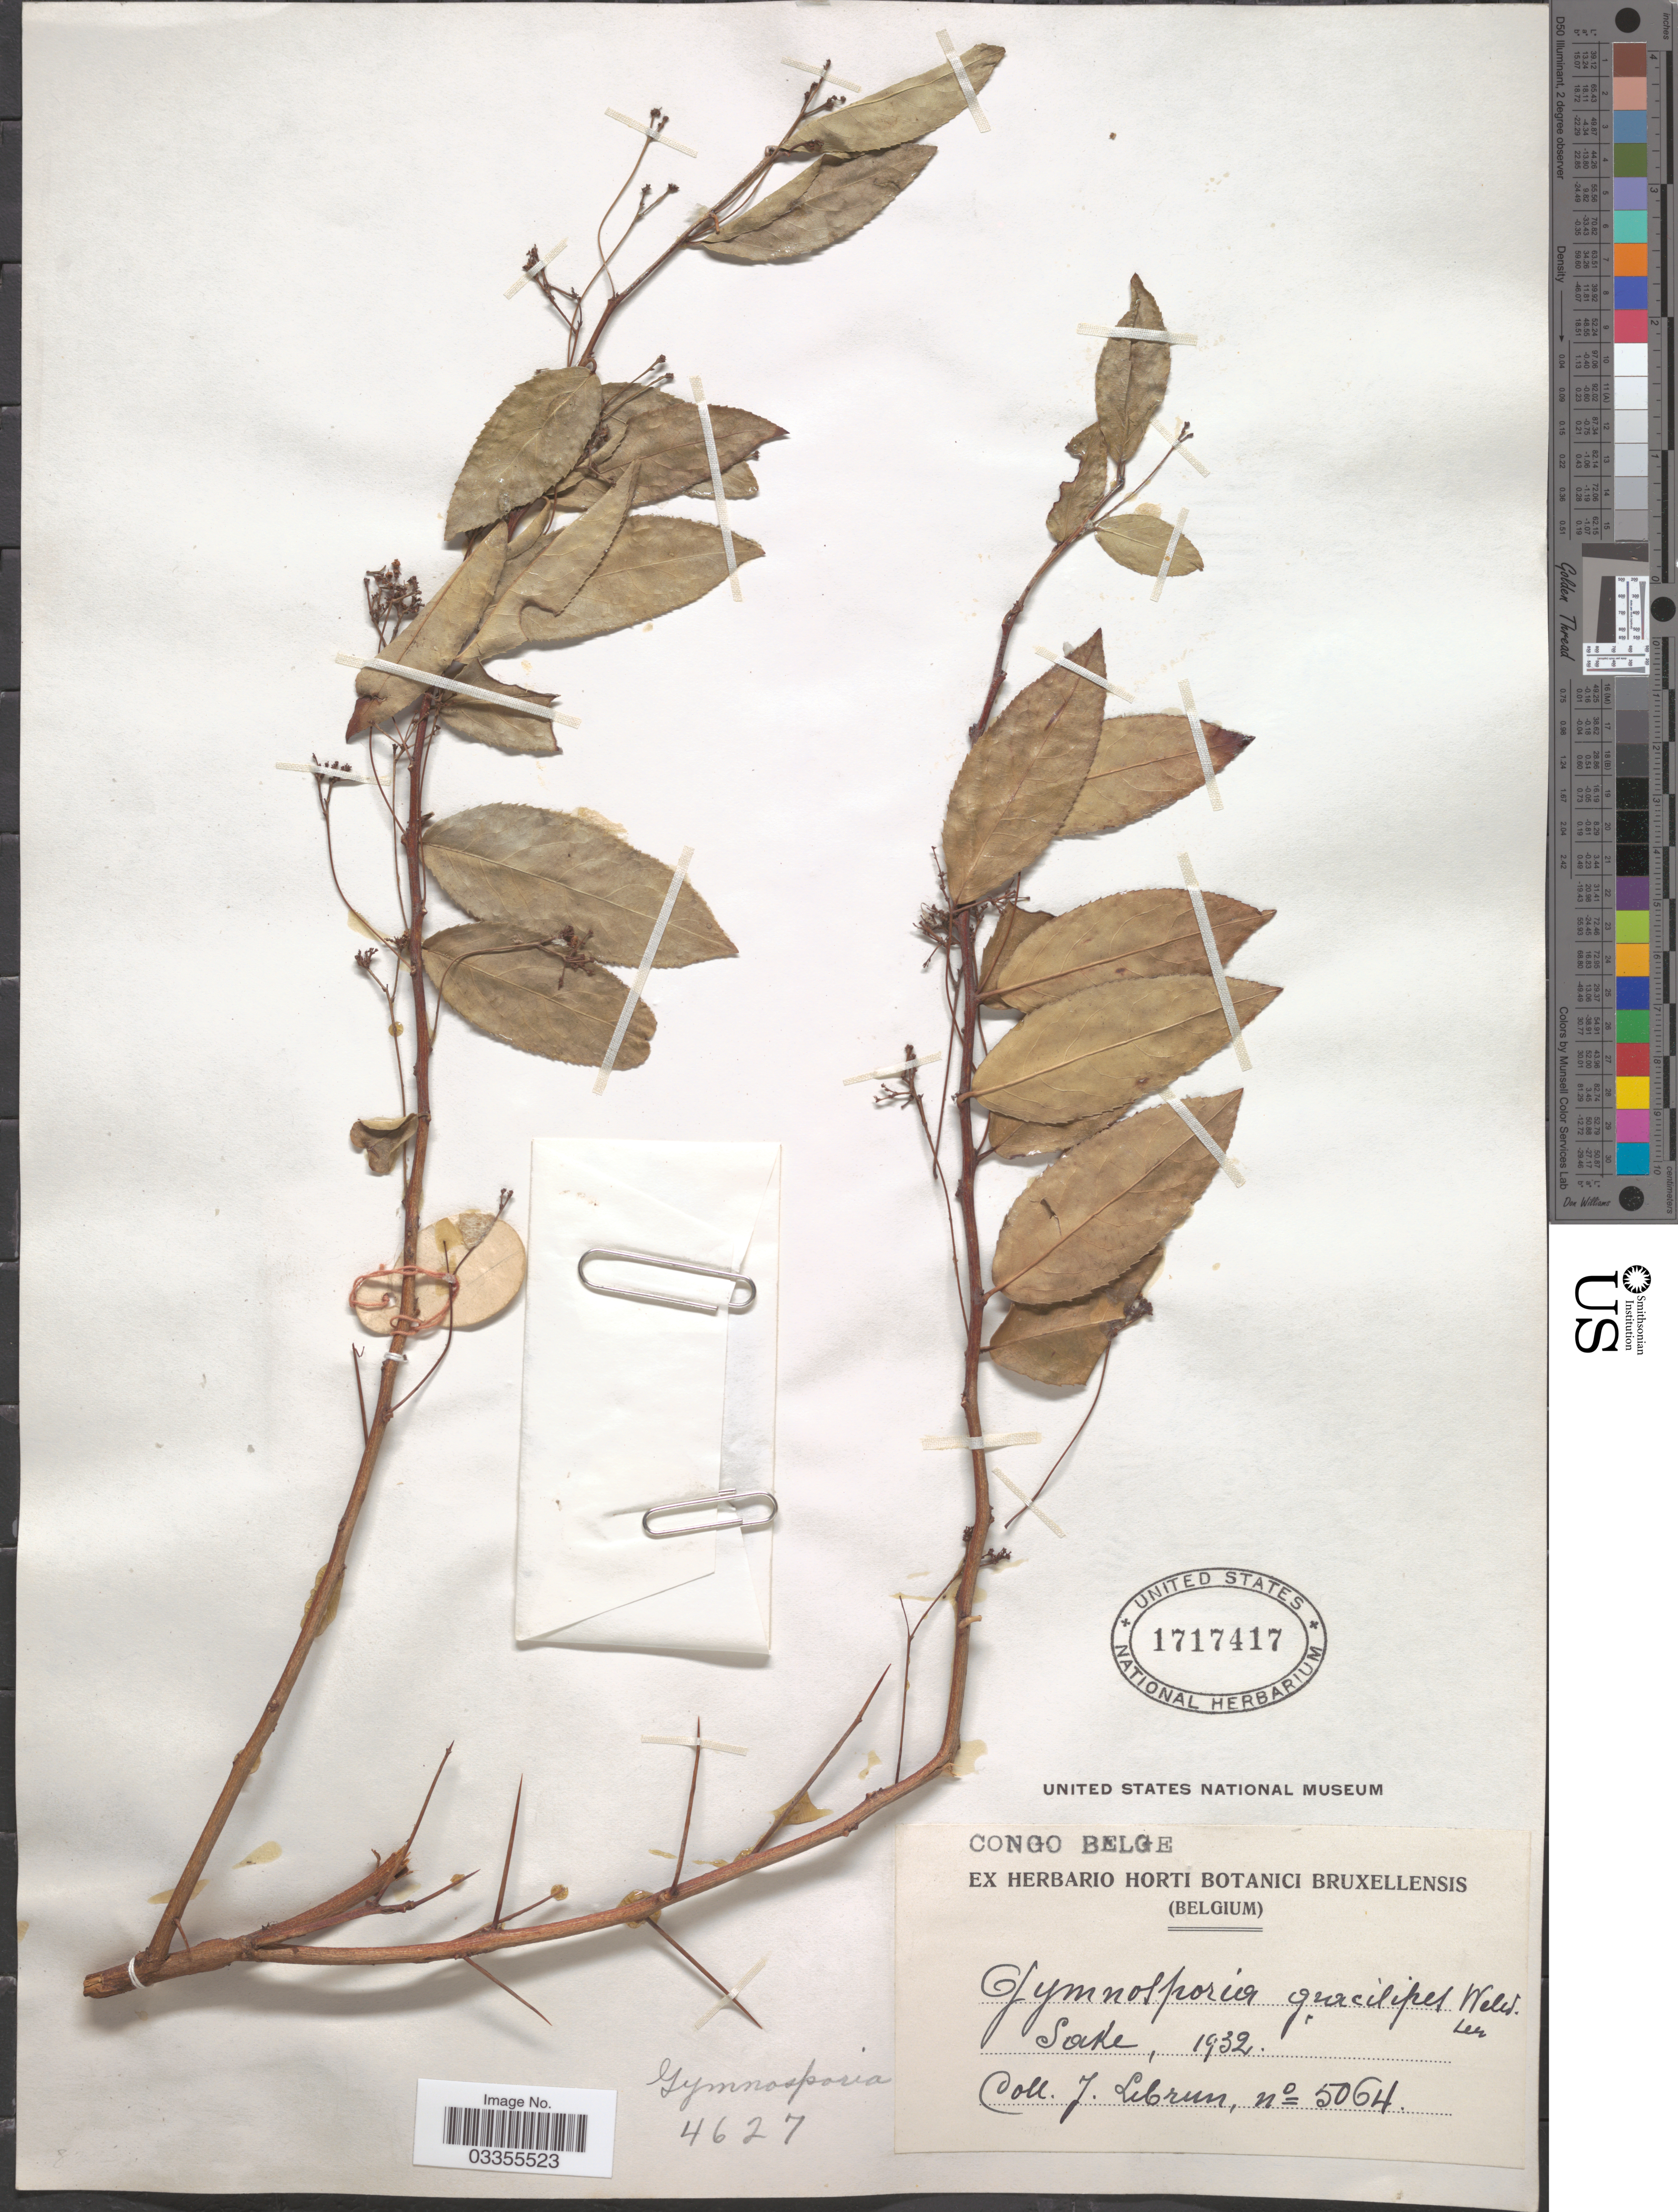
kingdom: Plantae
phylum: Tracheophyta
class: Magnoliopsida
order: Celastrales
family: Celastraceae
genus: Gymnosporia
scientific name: Gymnosporia gracilipes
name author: (Welw. ex Oliv.) Loes.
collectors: J. A. Lebrun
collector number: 5064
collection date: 1932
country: Congo, Democratic Republic of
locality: Congo Belge. Sake.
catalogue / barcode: US 1717417